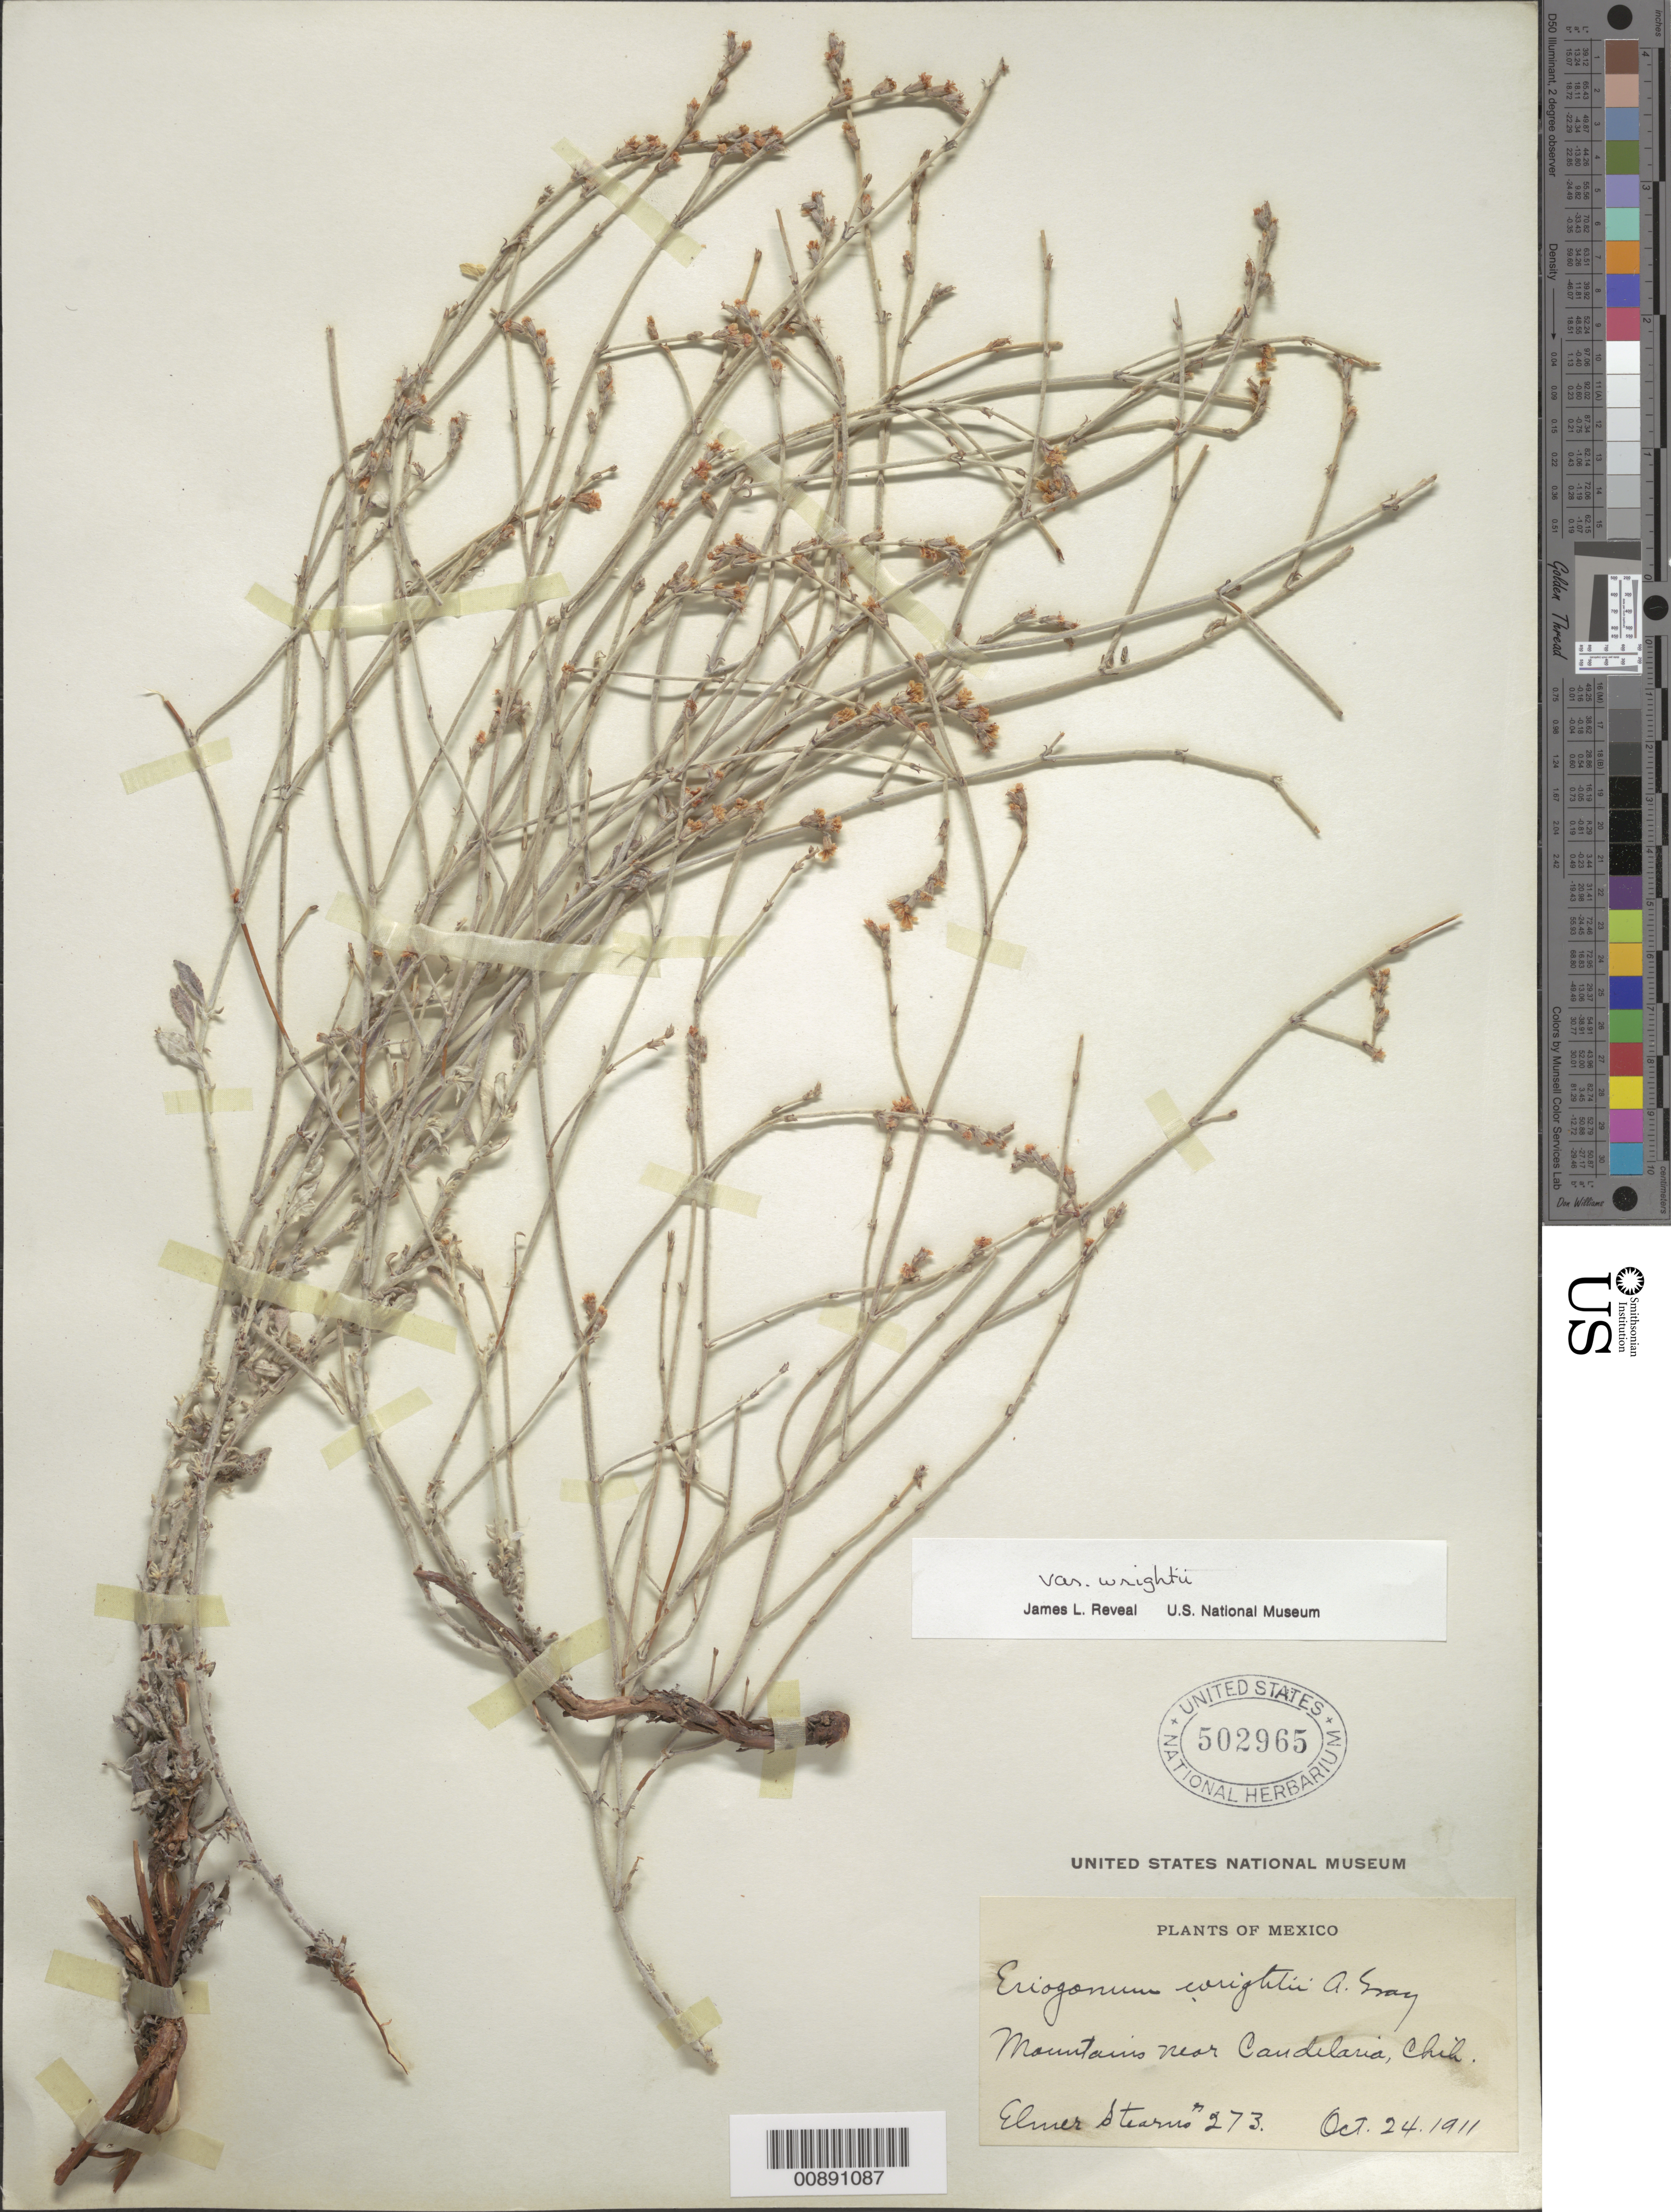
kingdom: Plantae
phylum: Tracheophyta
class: Magnoliopsida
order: Caryophyllales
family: Polygonaceae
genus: Eriogonum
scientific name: Eriogonum wrightii var. wrightii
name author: Torr. ex Benth.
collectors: E. Stearns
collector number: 273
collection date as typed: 24 Oct 1911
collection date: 1911-10-24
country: Mexico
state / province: Chihuahua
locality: Near Candelaria, Chihuahua.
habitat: Mountains.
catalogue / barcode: US 502965